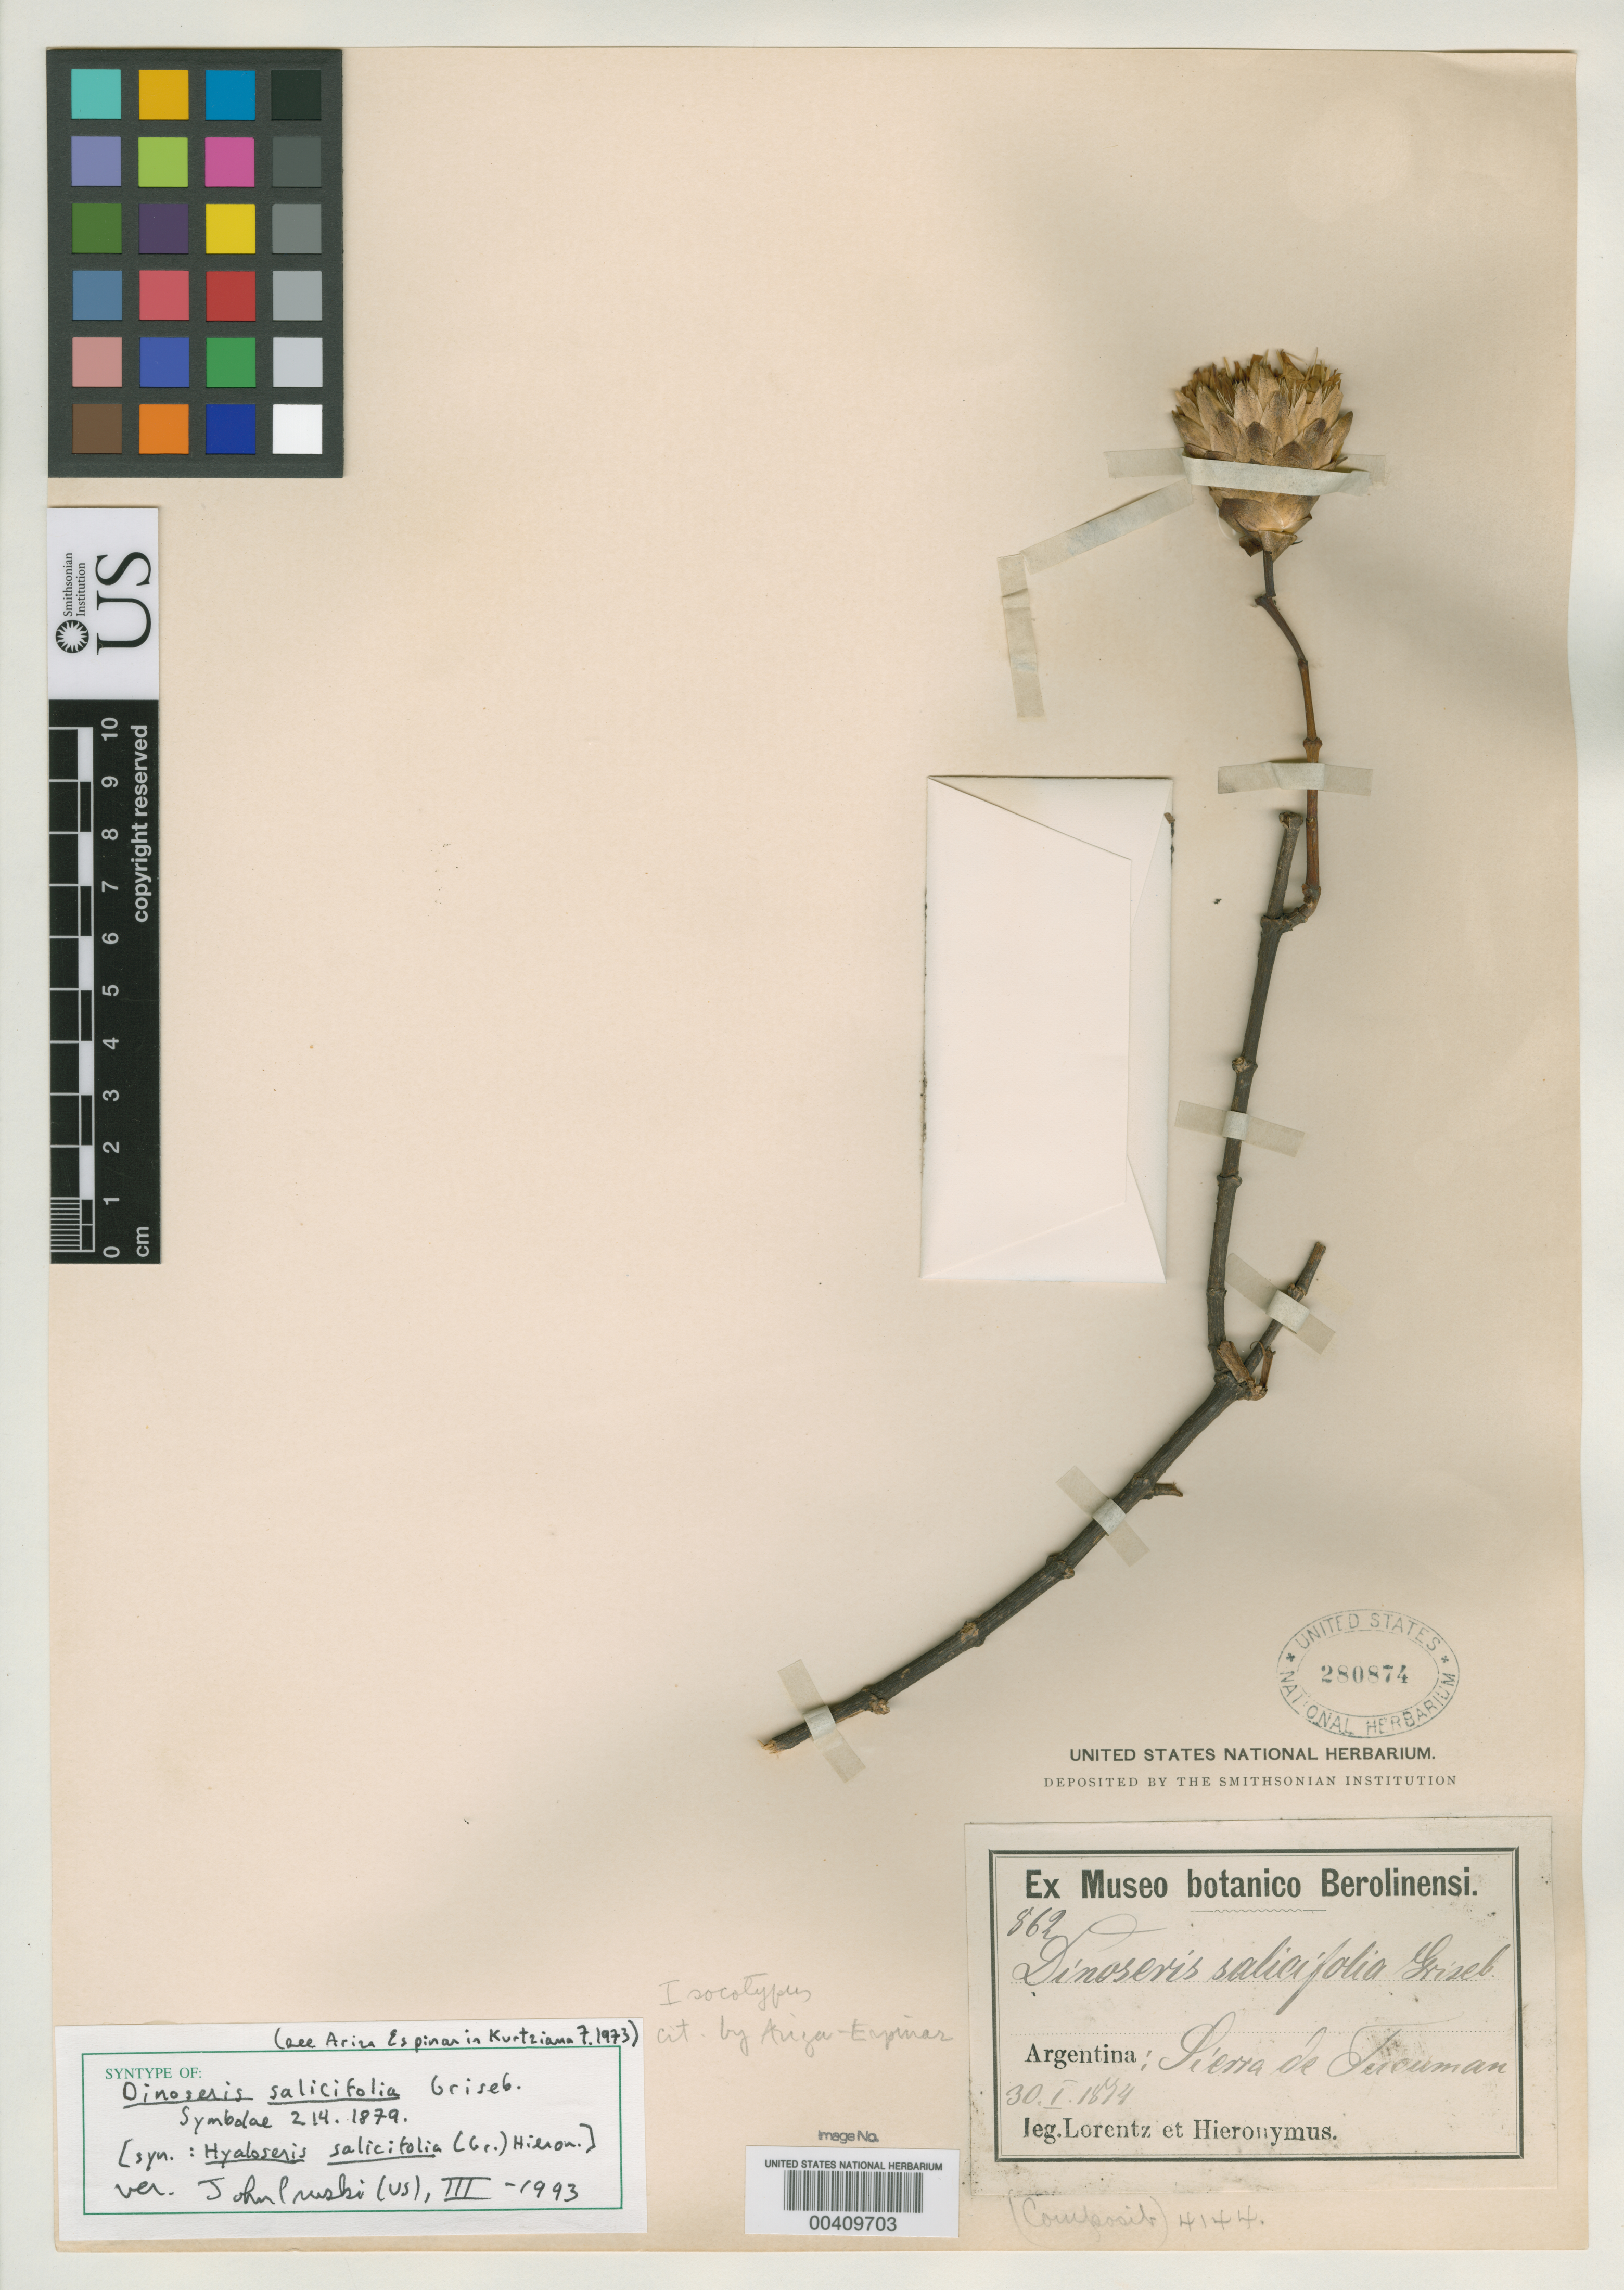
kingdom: Plantae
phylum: Tracheophyta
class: Magnoliopsida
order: Asterales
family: Asteraceae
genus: Dinoseris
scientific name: Dinoseris salicifolia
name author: Griseb.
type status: Isosyntype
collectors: P. G. Lorentz & G. H. Hieronymus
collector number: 862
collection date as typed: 30 Jan 1874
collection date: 1874-01-30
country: Argentina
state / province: Tucumán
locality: Sierra de Tucuman.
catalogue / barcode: US 280874